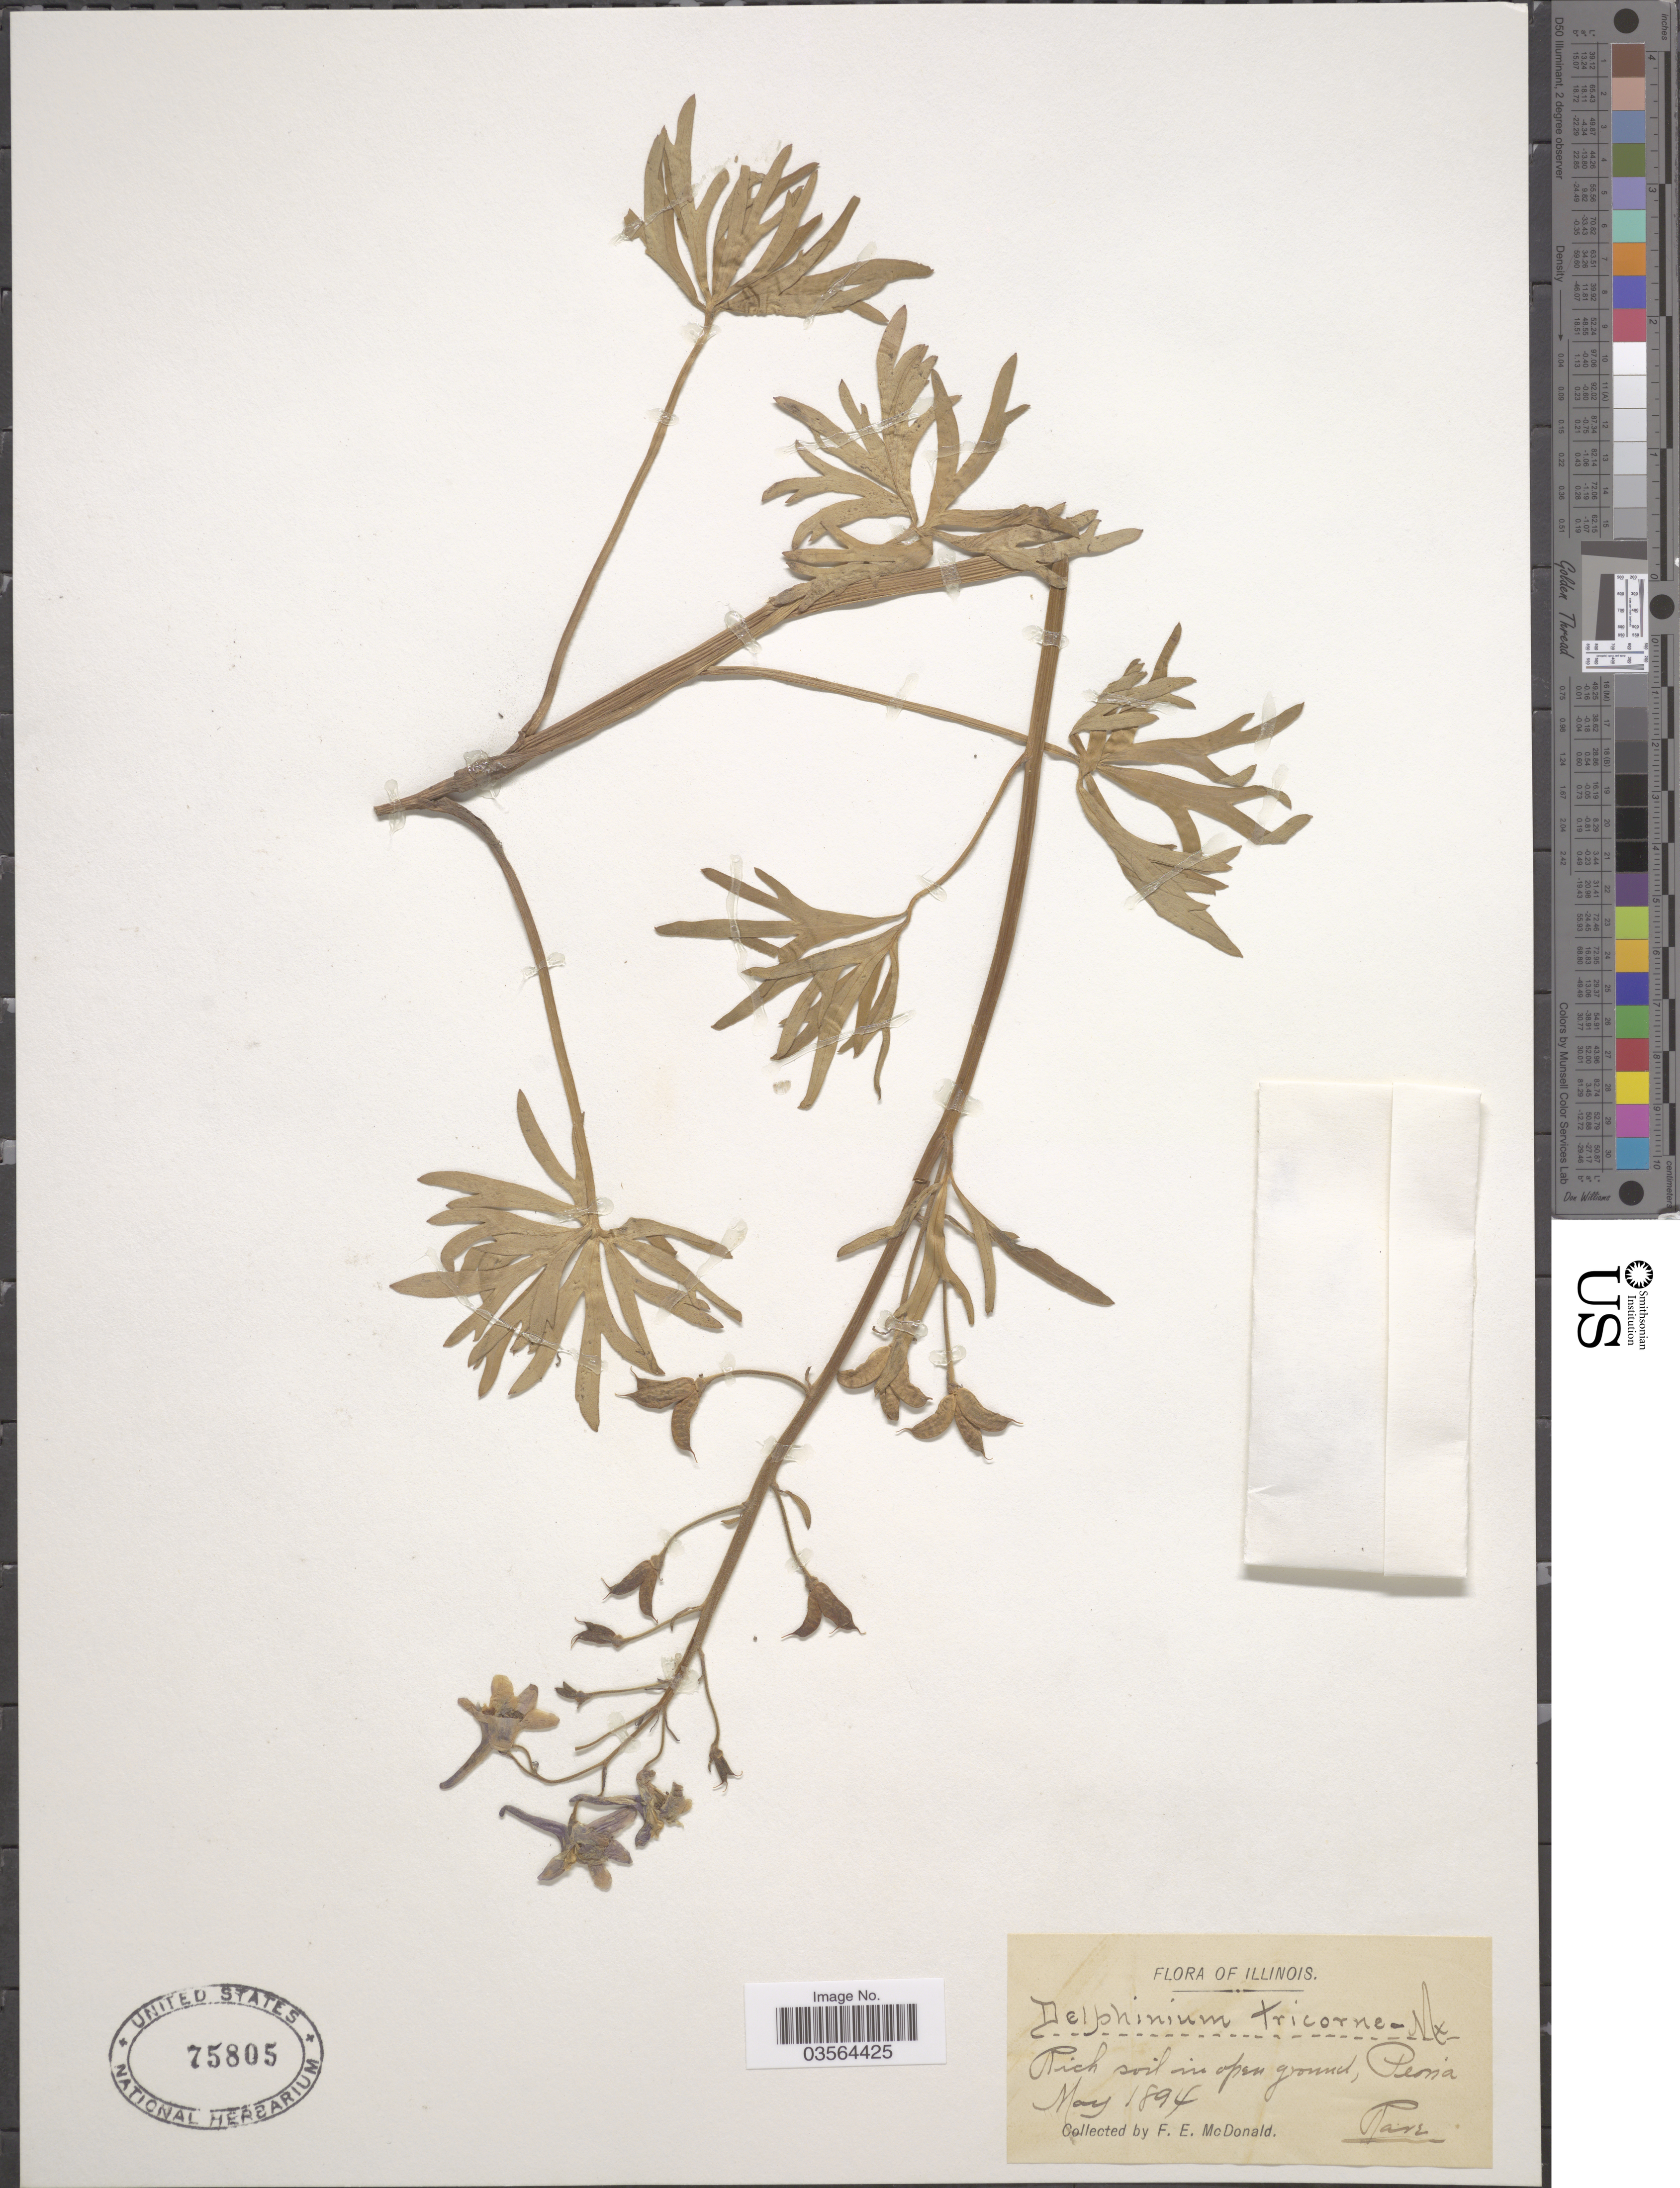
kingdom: Plantae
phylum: Tracheophyta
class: Magnoliopsida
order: Ranunculales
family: Ranunculaceae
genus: Delphinium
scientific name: Delphinium tricorne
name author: Michx.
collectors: F. E. McDonald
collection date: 1894-05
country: United States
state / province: Illinois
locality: Peoria.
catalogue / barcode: US 75805